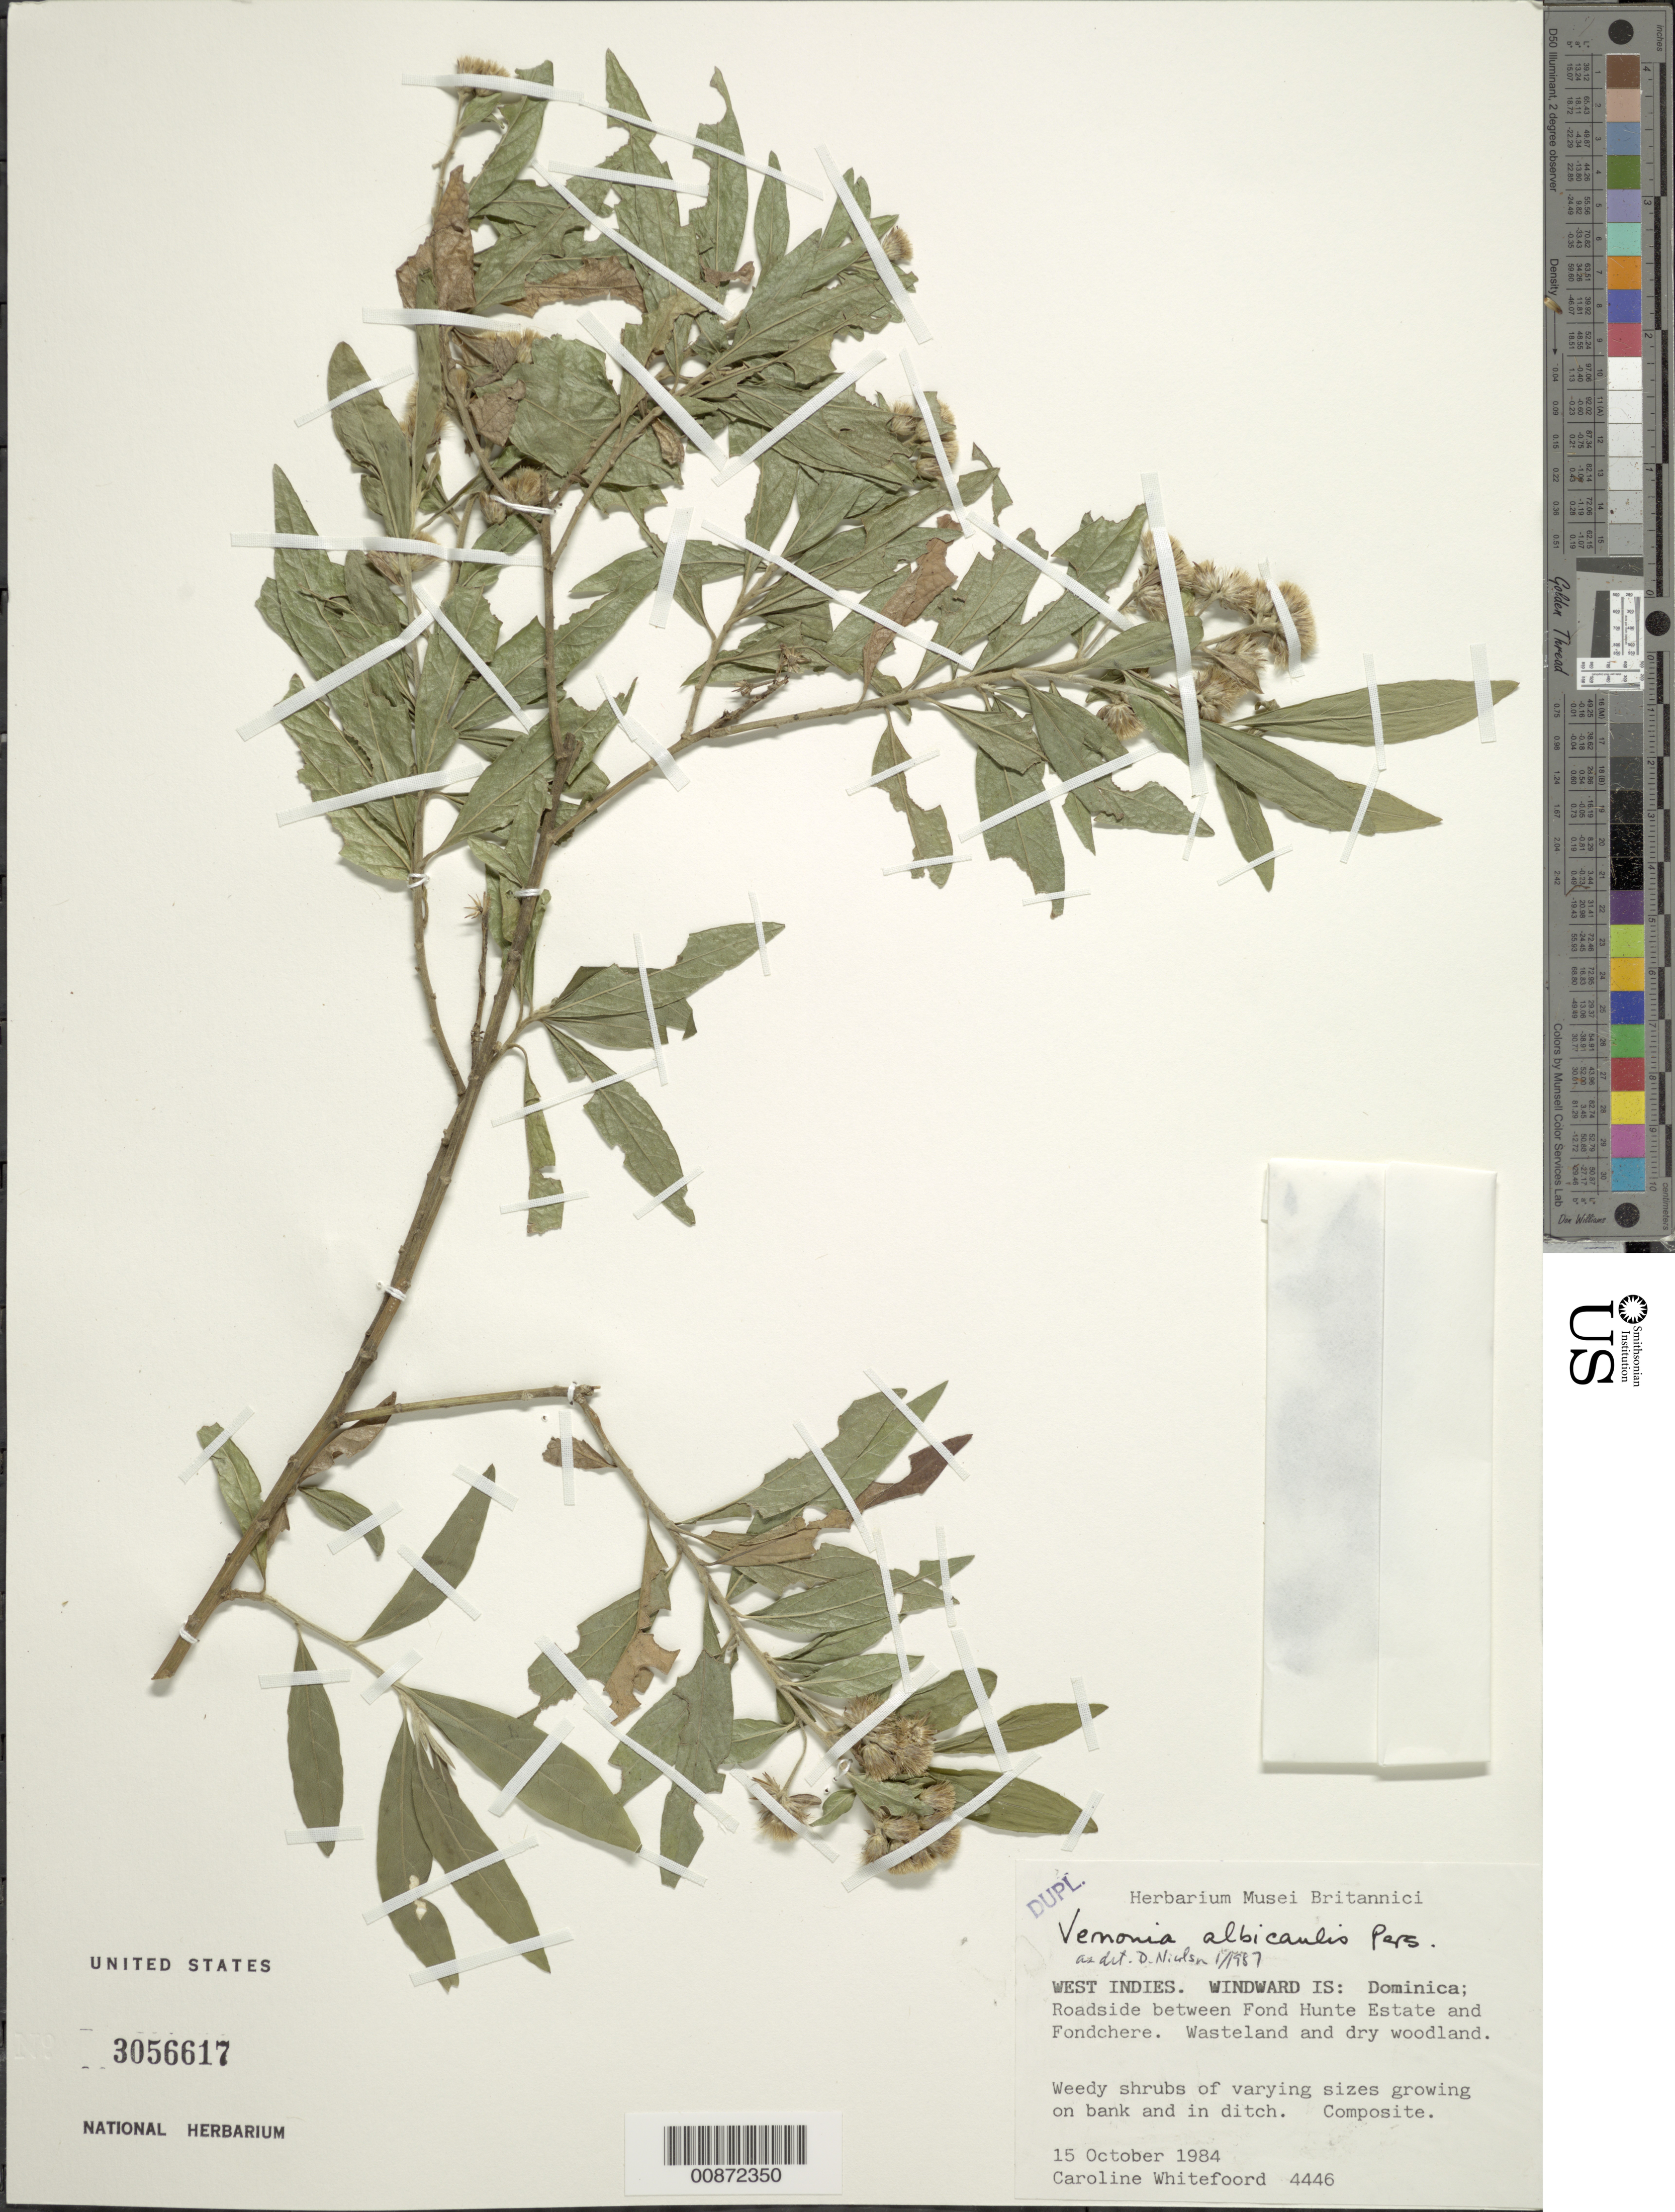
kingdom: Plantae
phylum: Tracheophyta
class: Magnoliopsida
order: Asterales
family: Asteraceae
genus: Lepidaploa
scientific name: Lepidaploa glabra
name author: (Willd.) H. Rob.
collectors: C. Whitefoord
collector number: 4446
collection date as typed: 15 Oct 1984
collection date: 1984-10-15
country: Dominica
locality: Road between Fond Hunt Estate and Fondshere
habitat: Roadside. Wasteland and dry woodland. Growing on bank and in ditch.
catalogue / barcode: US 3056617